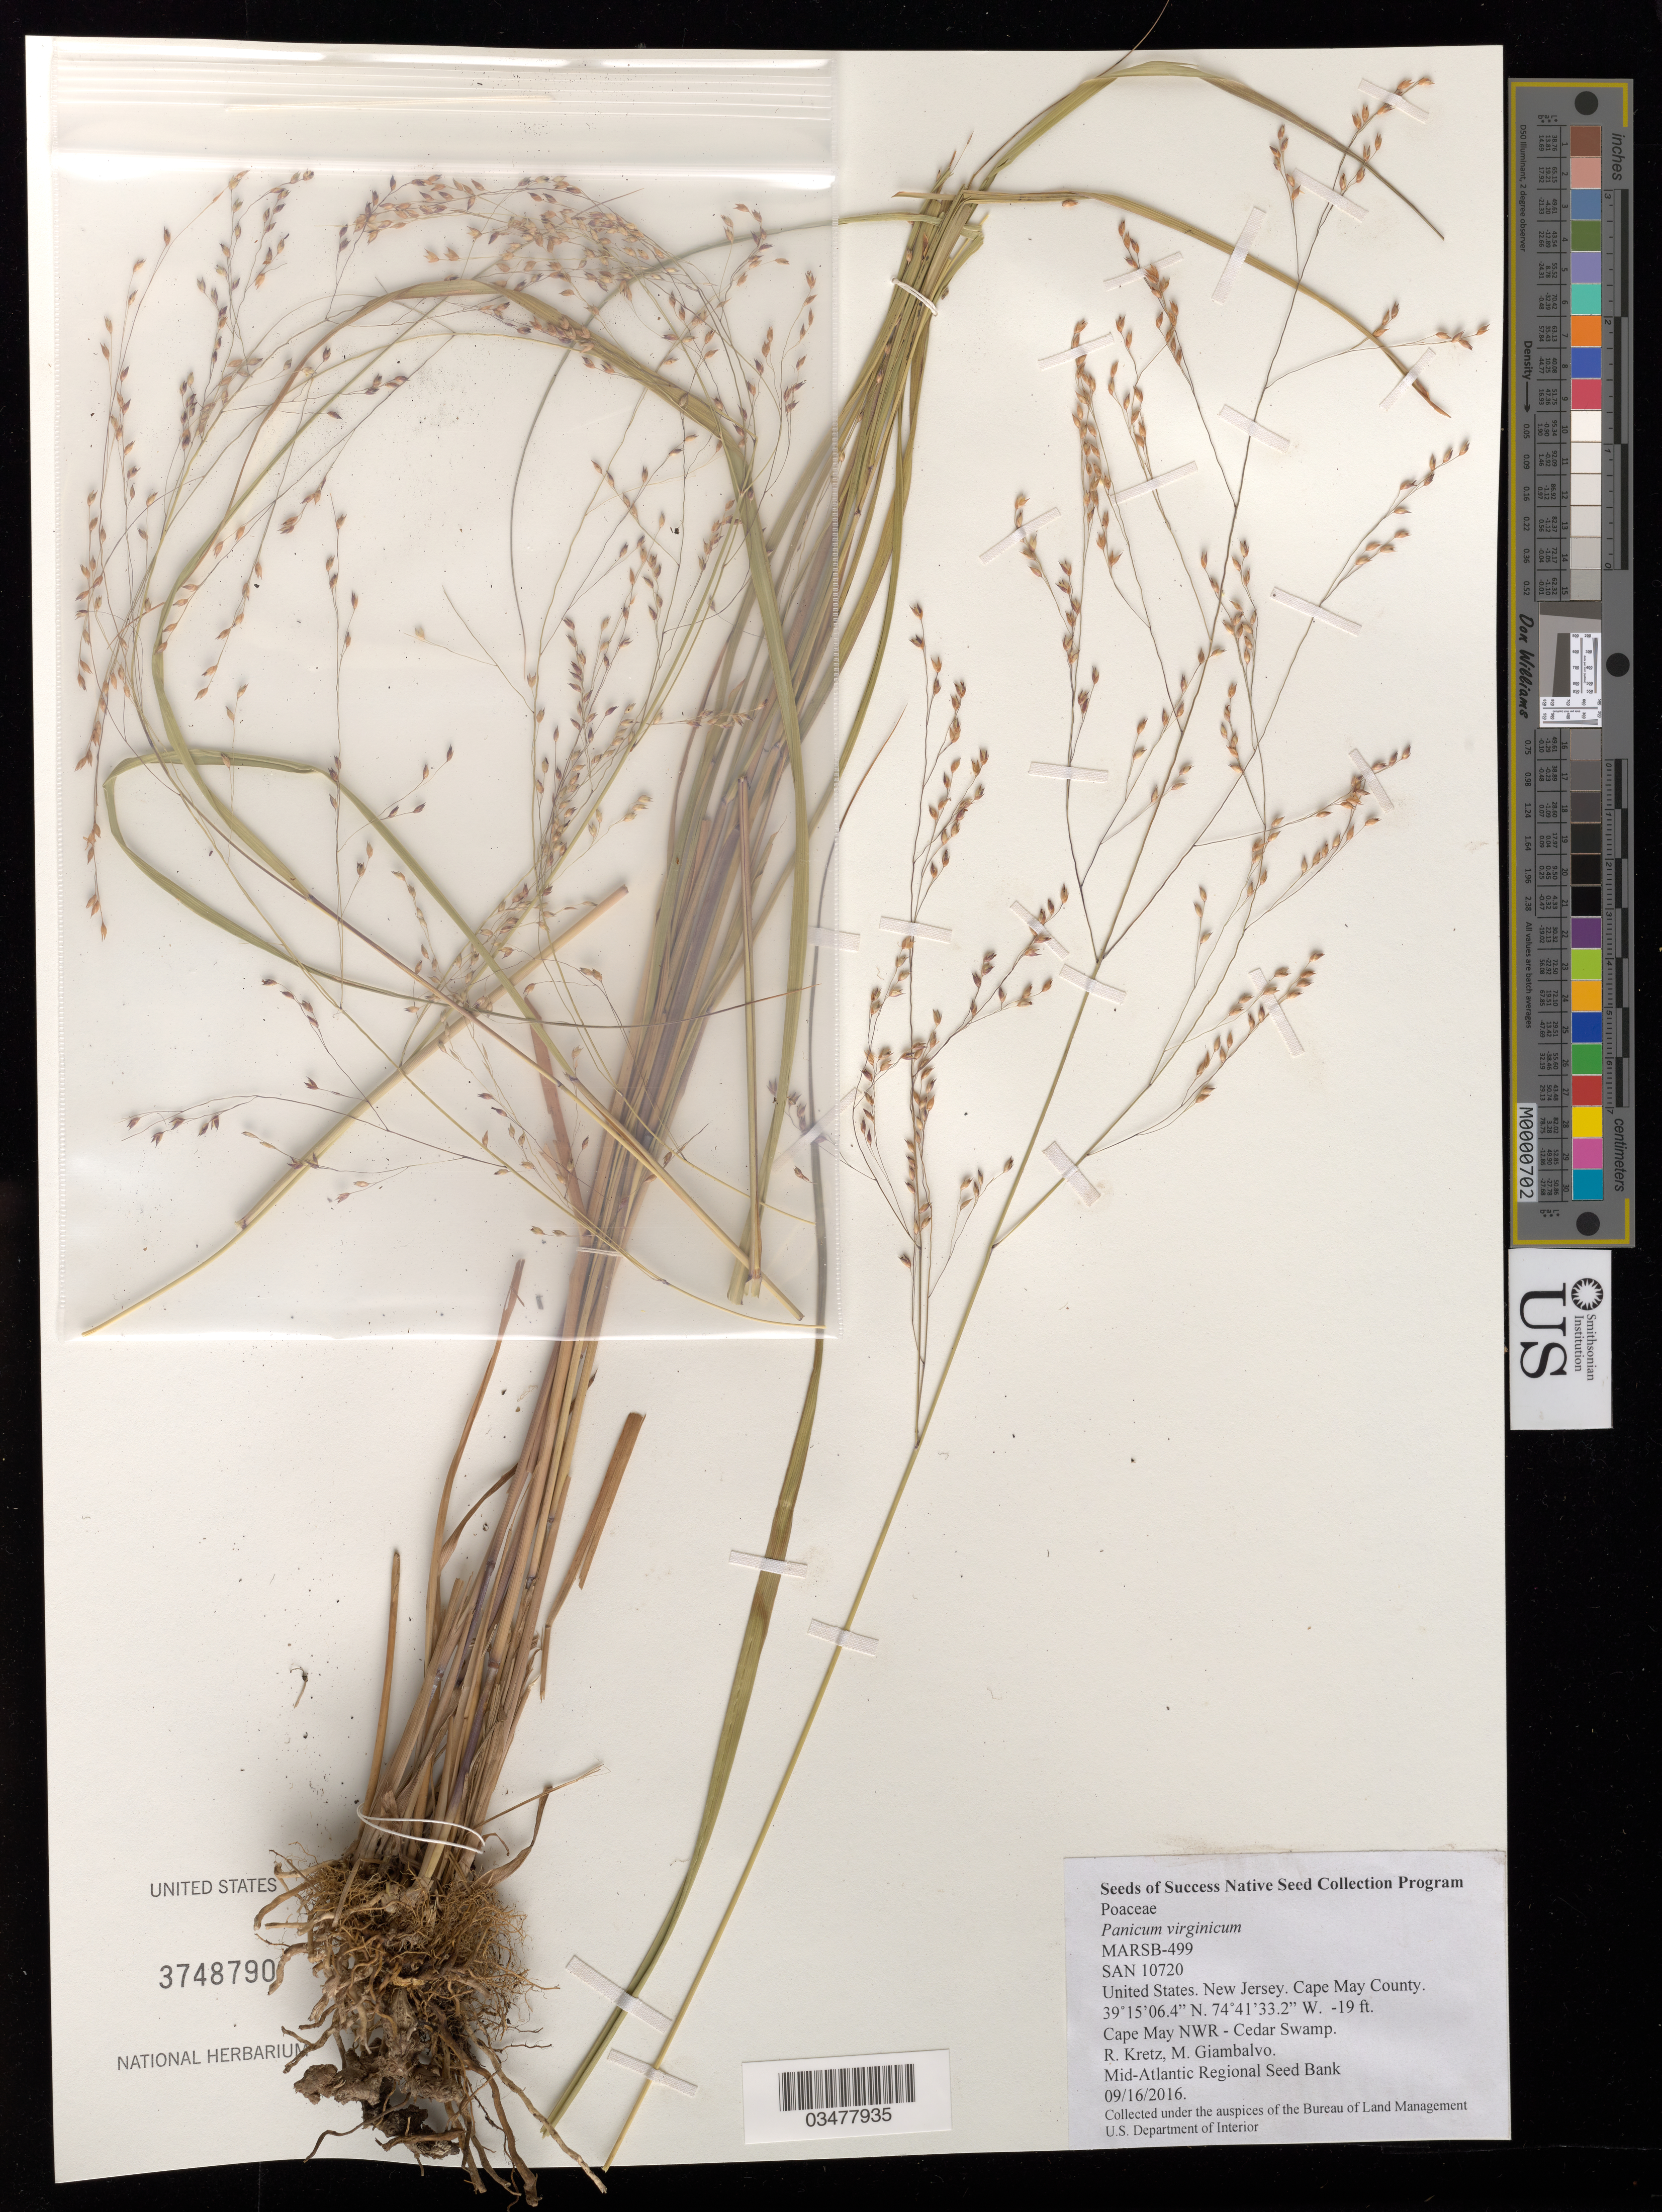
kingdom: Plantae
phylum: Tracheophyta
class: Liliopsida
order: Poales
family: Poaceae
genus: Panicum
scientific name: Panicum virgatum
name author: L.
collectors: R. Kretz & M. Giambalvo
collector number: MARSB-499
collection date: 2016-09-16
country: United States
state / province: New Jersey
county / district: Cape May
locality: Cape May National Wildlife Refuge, Cedar Swamp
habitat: Freshwater meadow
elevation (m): -6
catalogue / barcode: US 3748790